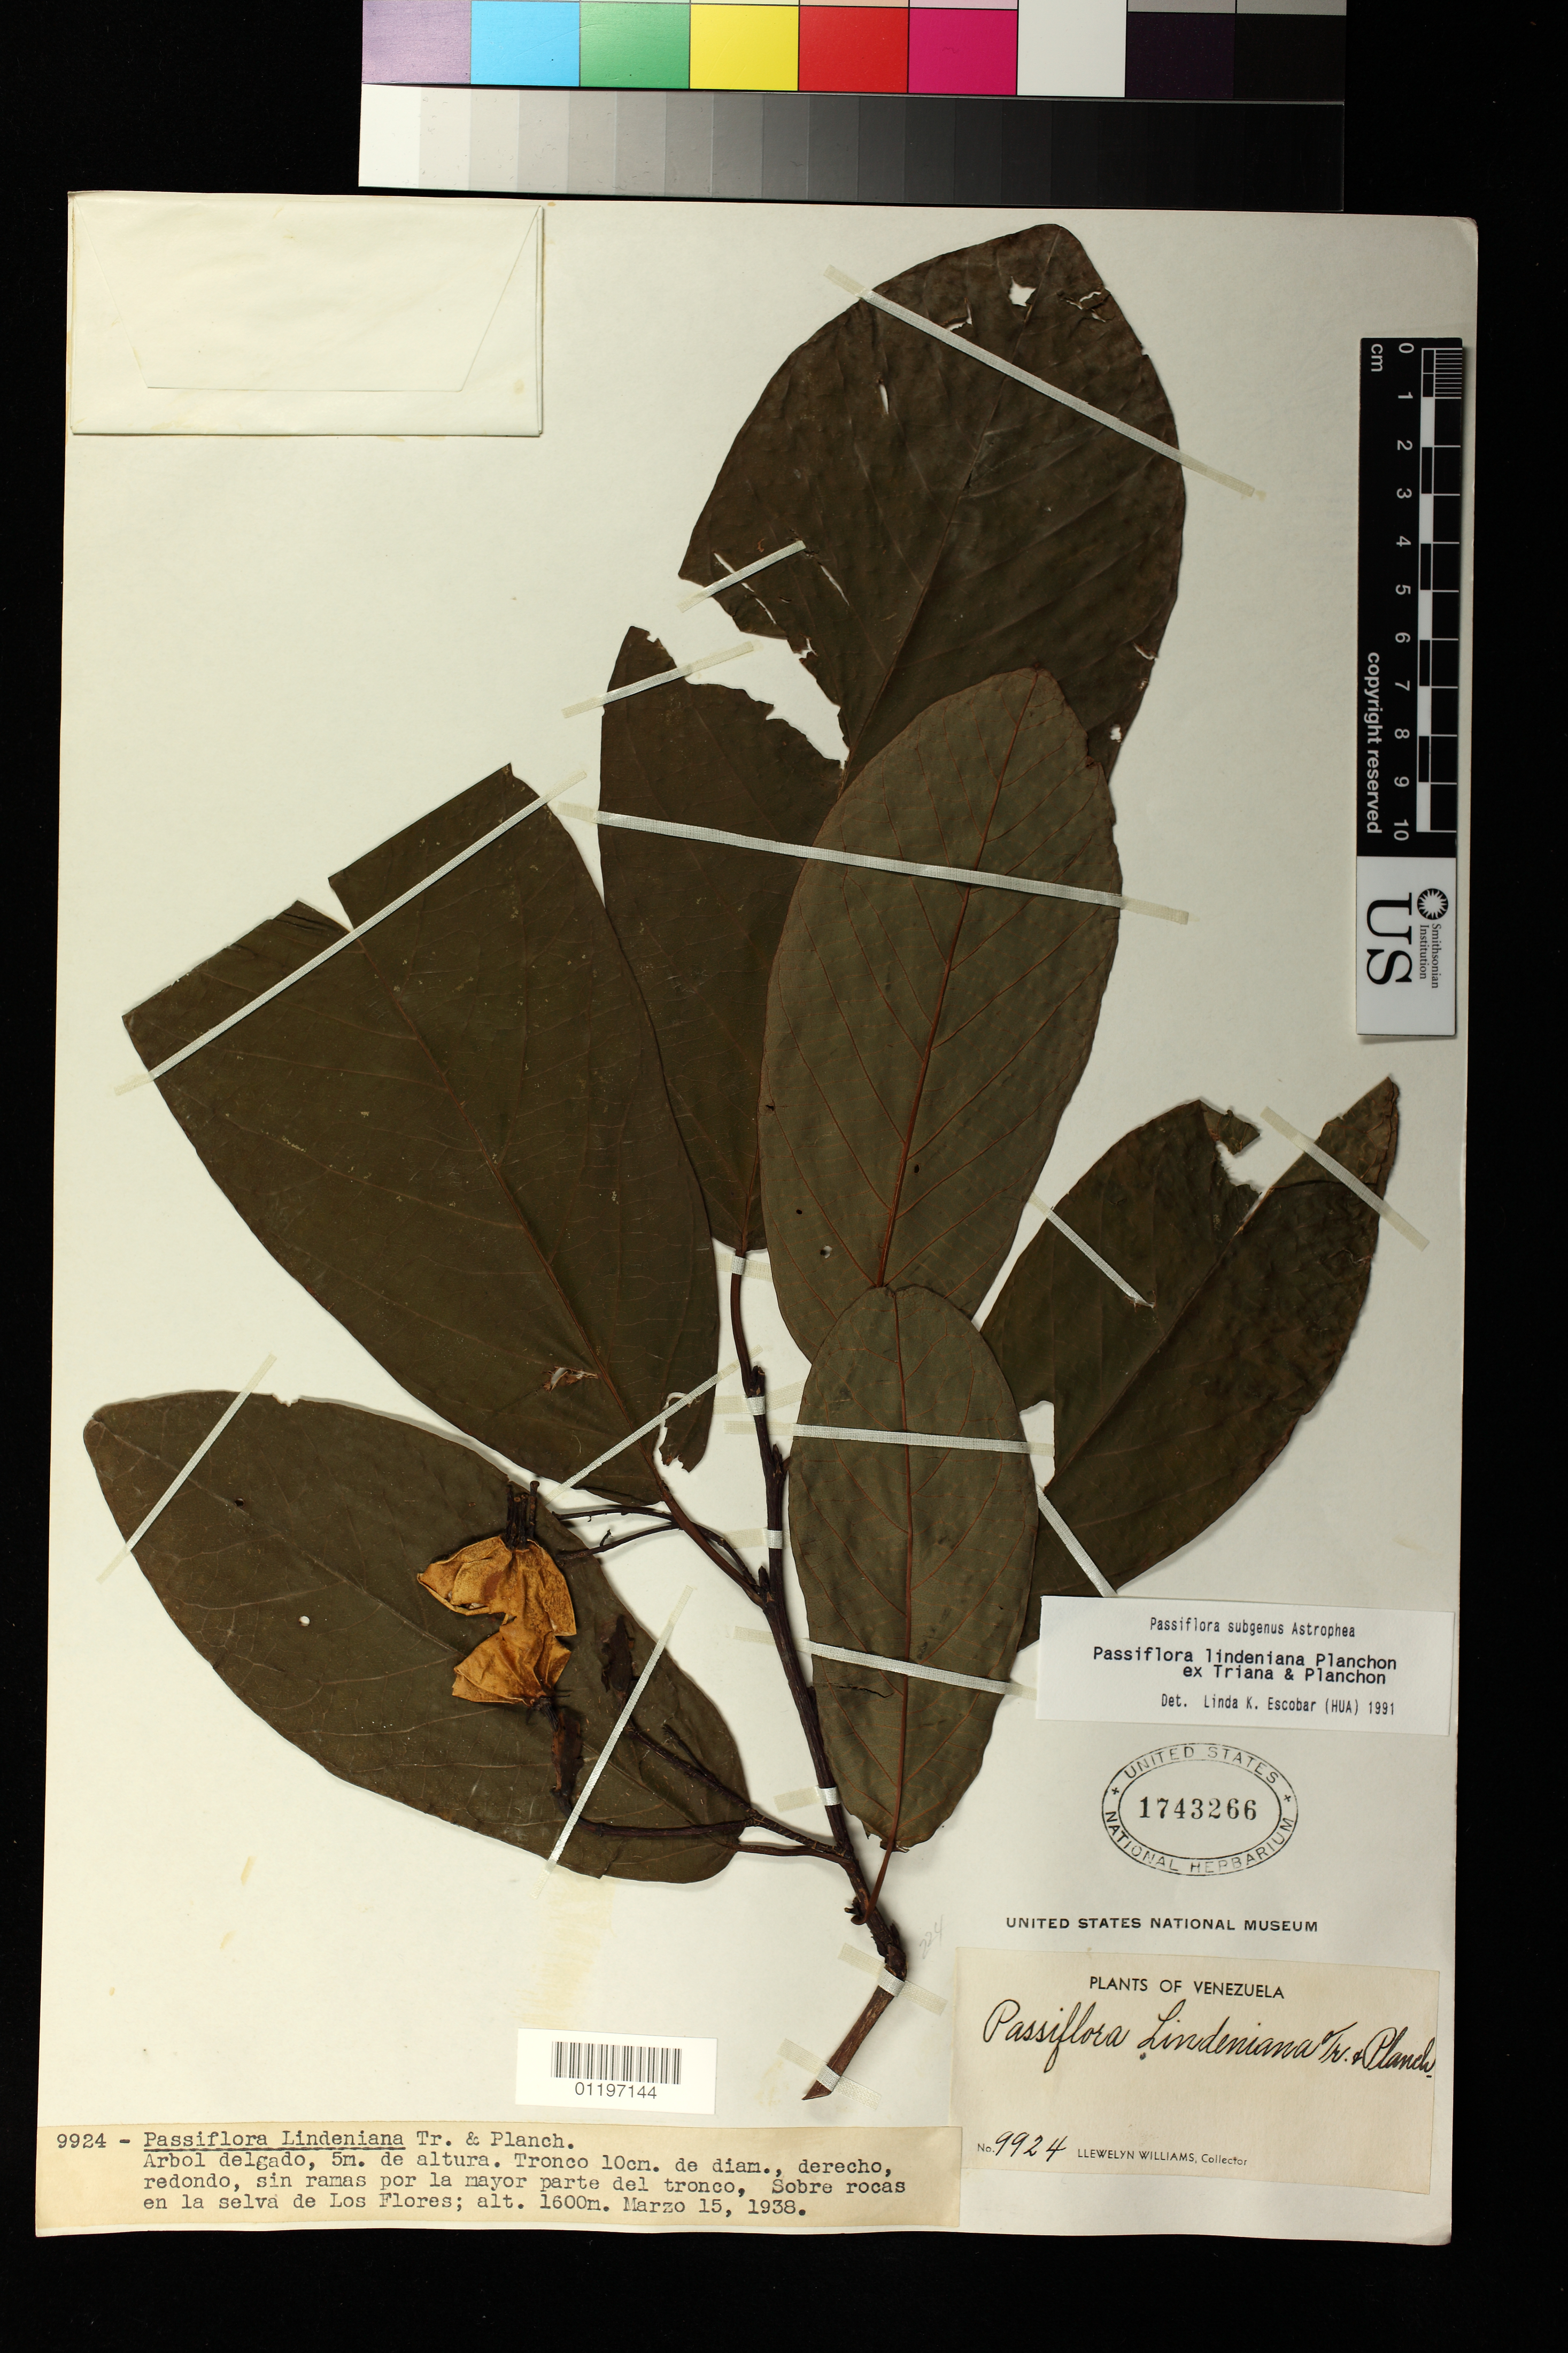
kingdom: Plantae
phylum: Tracheophyta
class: Magnoliopsida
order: Malpighiales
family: Passifloraceae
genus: Passiflora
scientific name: Passiflora lindeniana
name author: Planch.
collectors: Ll. Williams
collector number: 9924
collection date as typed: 15 Mar 1938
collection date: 1938-03-15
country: Venezuela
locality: Sobre rocas en la selva de Los Flores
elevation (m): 1600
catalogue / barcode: US 1743266